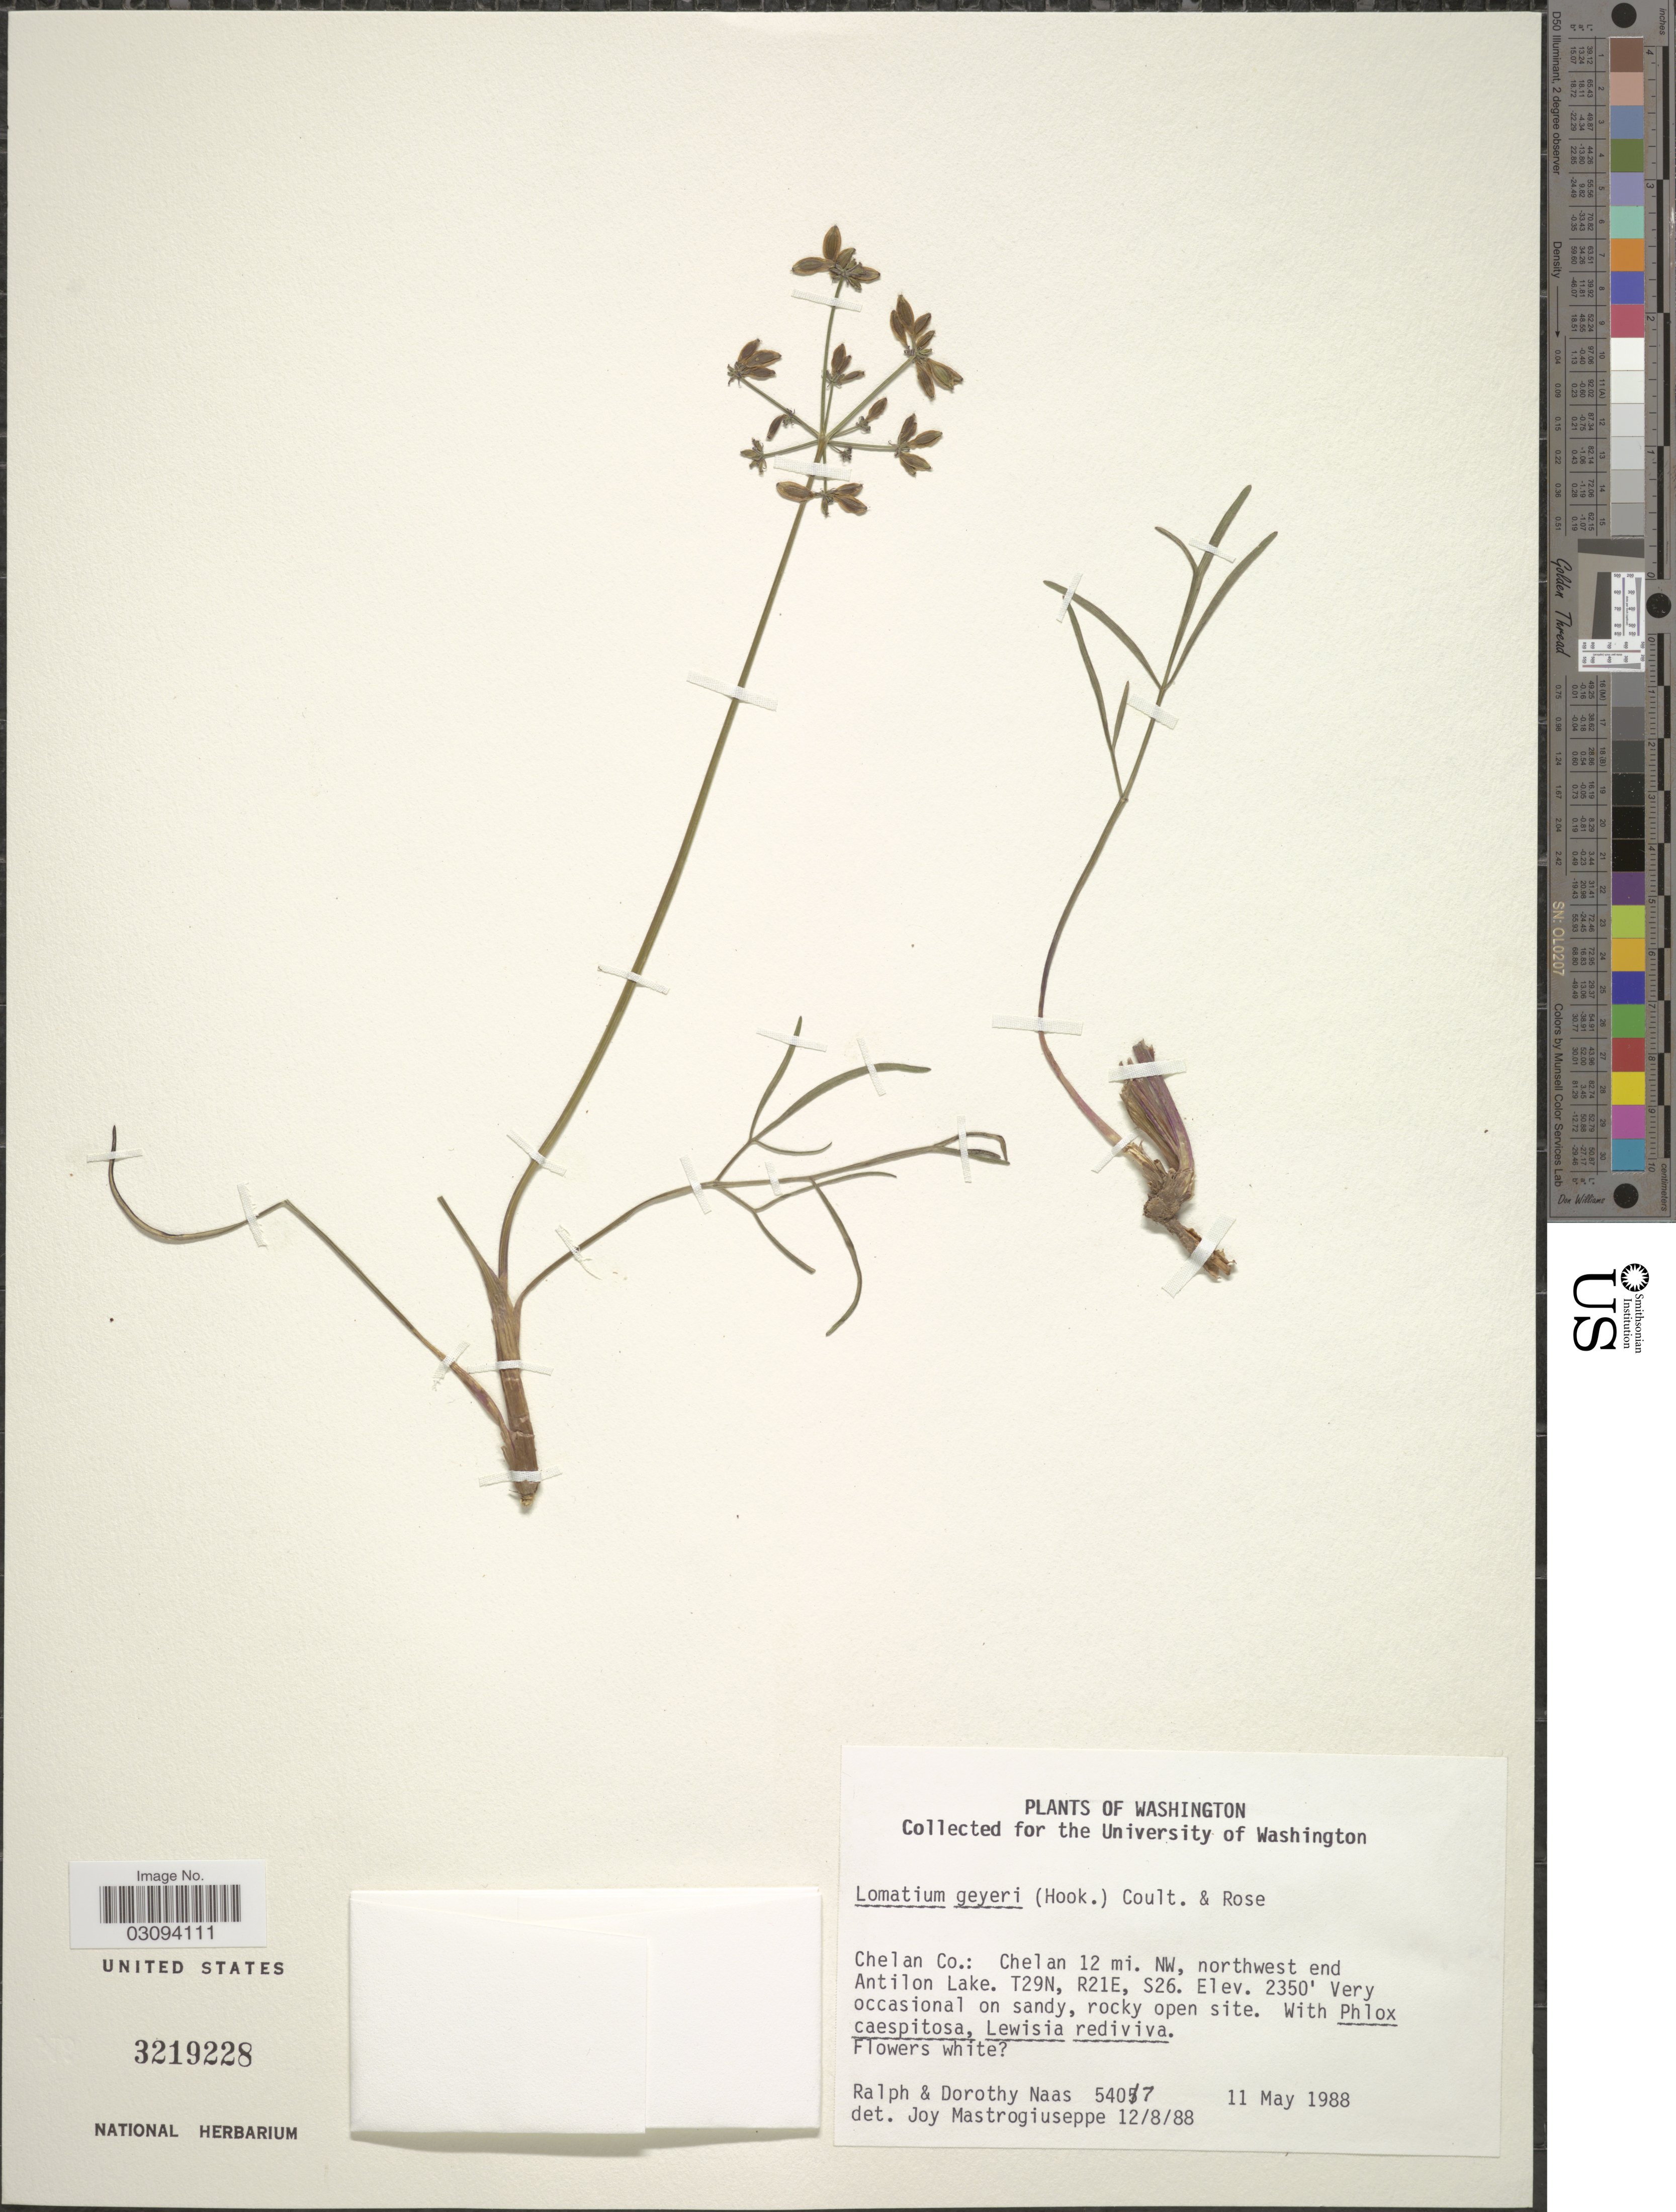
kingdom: Plantae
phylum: Tracheophyta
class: Magnoliopsida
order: Apiales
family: Apiaceae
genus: Lomatium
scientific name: Lomatium geyeri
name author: (S. Watson) J.M. Coult. & Rose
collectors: R. Naas & D. Naas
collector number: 54017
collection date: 1988-05-11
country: United States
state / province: Washington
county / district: Chelan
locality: Chelan Co.: Chelan 12 mi. NW, northwest end Antilon Lake. T29N, R21E, S26.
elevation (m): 716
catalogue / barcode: US 3219228